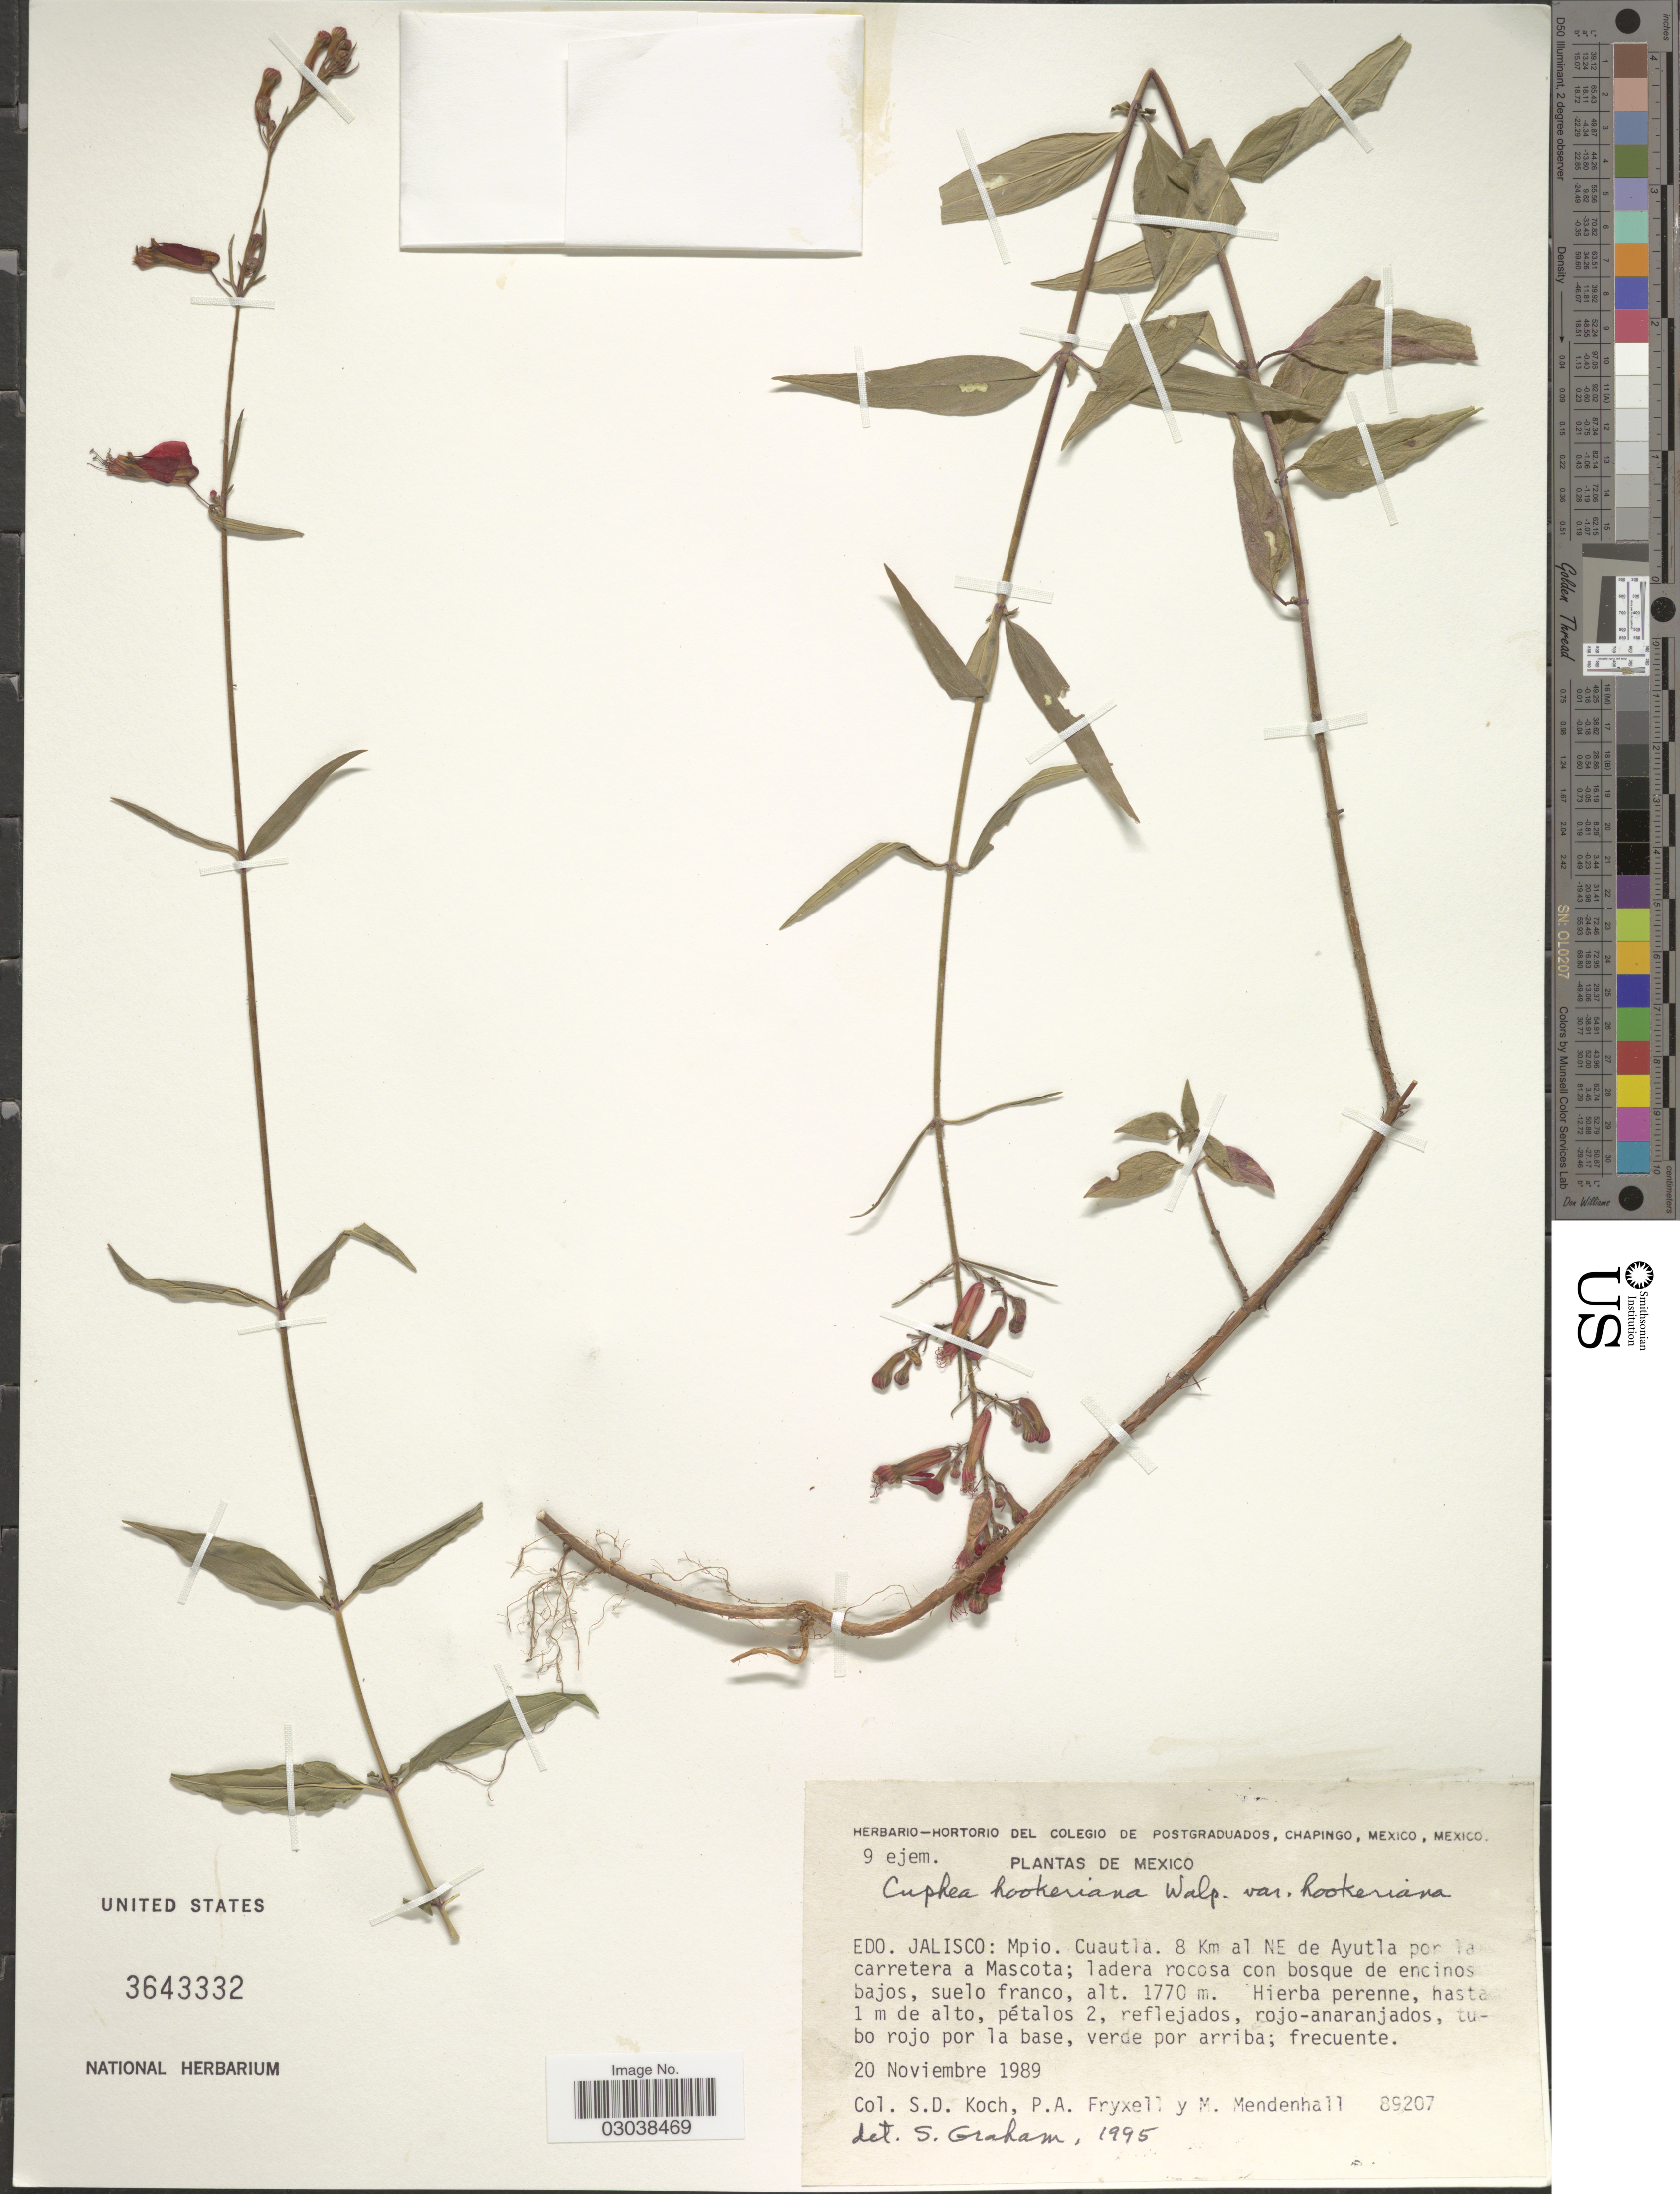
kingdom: Plantae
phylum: Tracheophyta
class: Magnoliopsida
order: Myrtales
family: Lythraceae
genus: Cuphea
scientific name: Cuphea hookeriana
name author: Walp.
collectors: S. Koch, P. A. Fryxell & M. Mendenhall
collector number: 89207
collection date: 1989-11-20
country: Mexico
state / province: Jalisco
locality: Mpio. Cuautla. 8 Km al NE de Ayutla por la carretera a Mascota.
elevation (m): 1770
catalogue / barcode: US 3643332